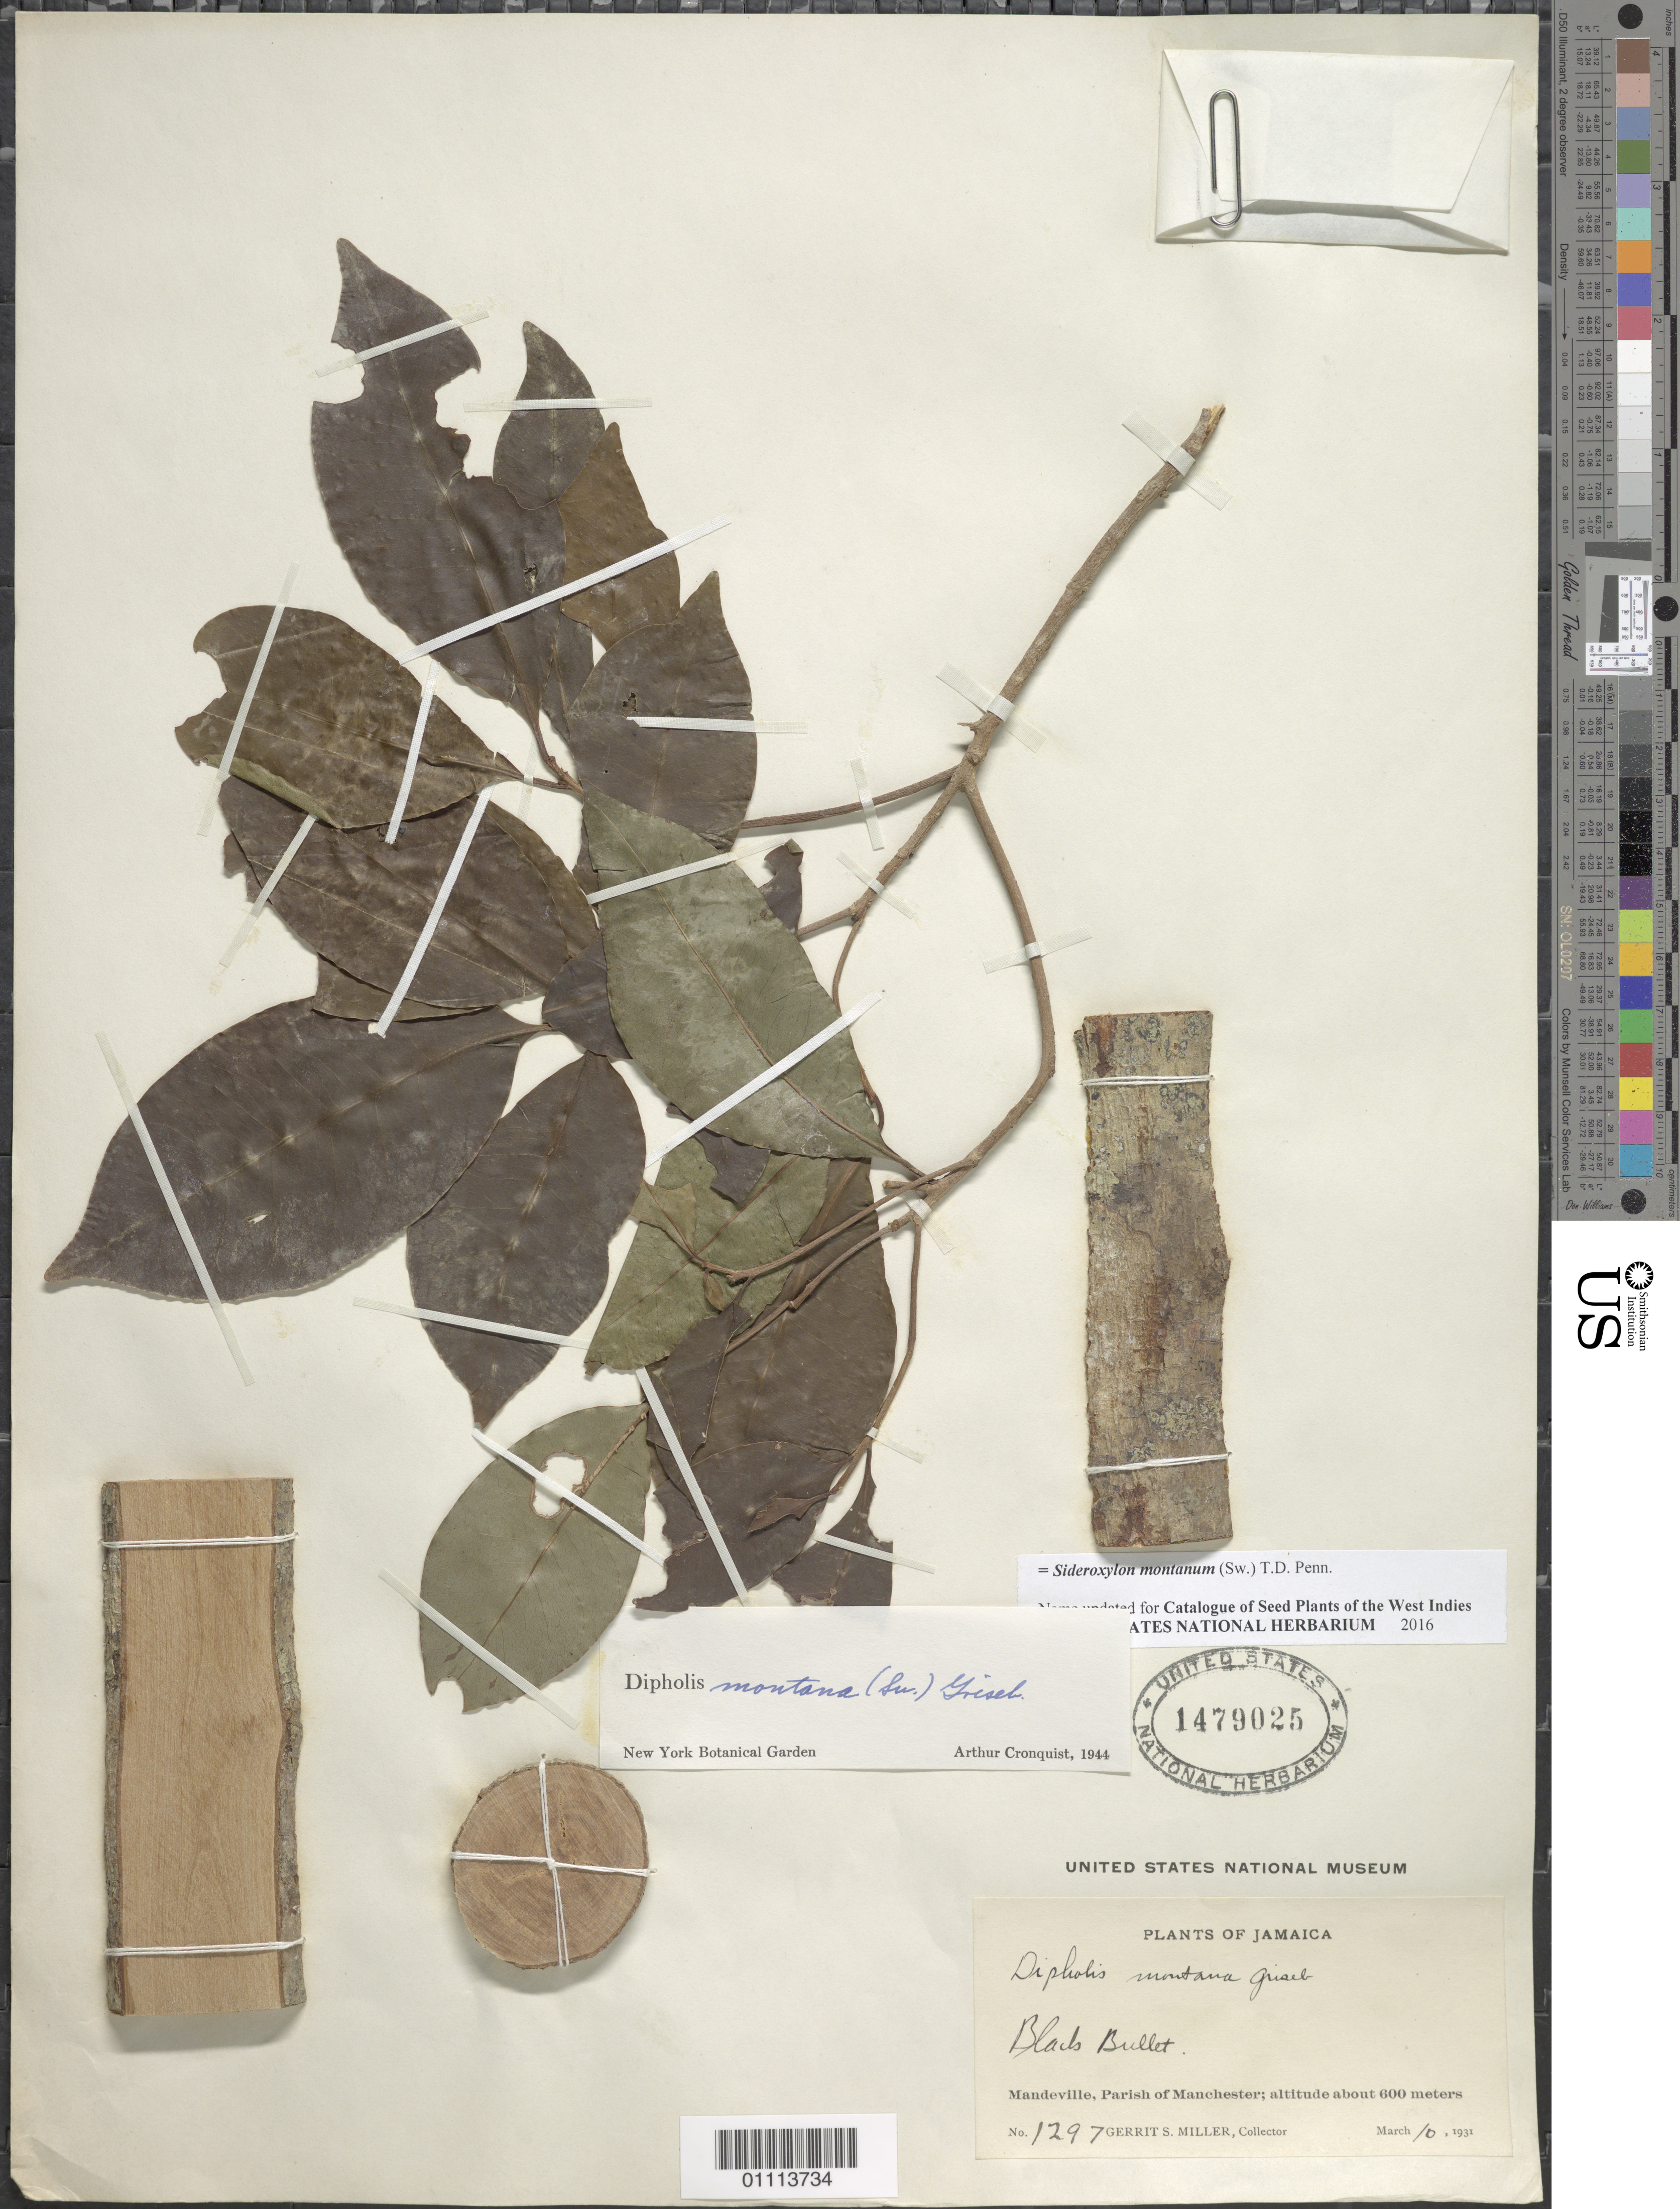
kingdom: Plantae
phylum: Tracheophyta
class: Magnoliopsida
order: Ericales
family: Sapotaceae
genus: Dipholis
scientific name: Dipholis montana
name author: (Sw.) Griseb.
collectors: G. S. Miller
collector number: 1297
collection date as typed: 10 Mar 1931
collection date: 1931-03-10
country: Jamaica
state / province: Manchester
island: Jamaica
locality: Black Bullet, Mandeville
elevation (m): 600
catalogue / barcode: US 1479025